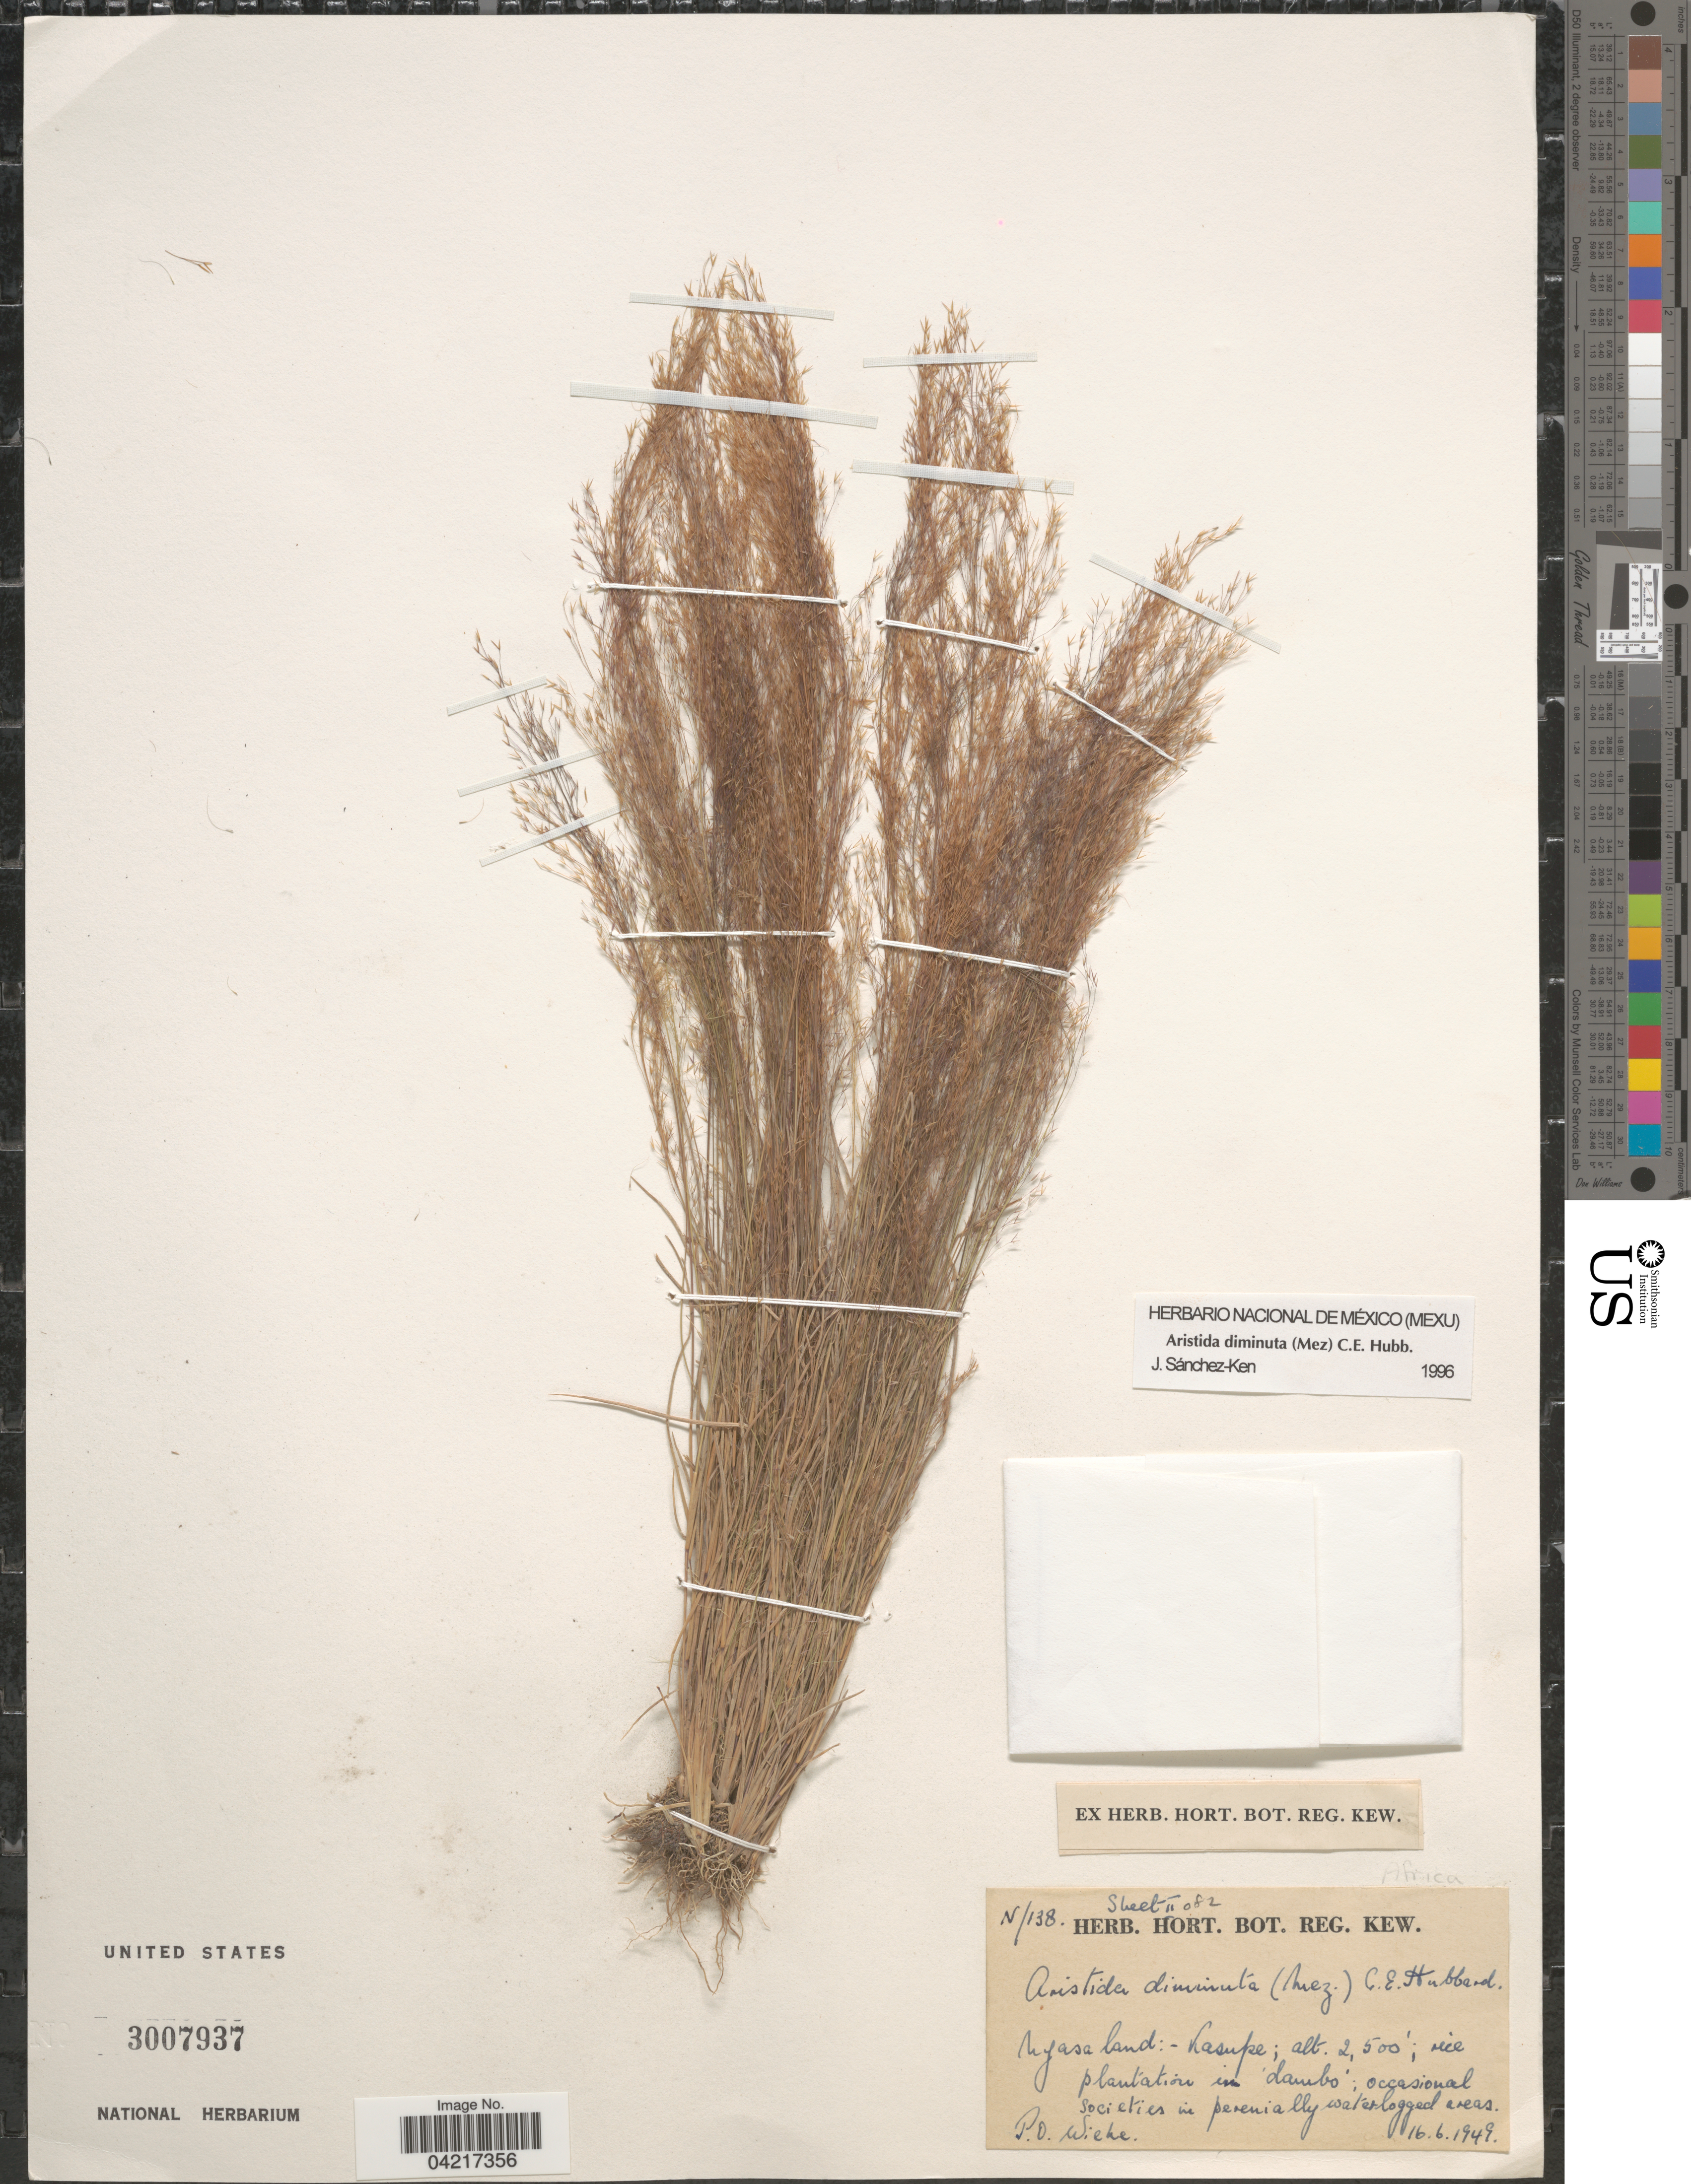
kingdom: Plantae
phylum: Tracheophyta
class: Liliopsida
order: Poales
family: Poaceae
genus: Aristida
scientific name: Aristida diminuta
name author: (Mez) C. E. Hubb.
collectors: P. Wiehe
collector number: N/138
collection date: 1949-06-16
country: Malawi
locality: Nyasaland: Kasupe; plantation in dambo.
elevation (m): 762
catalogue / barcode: US 3007937